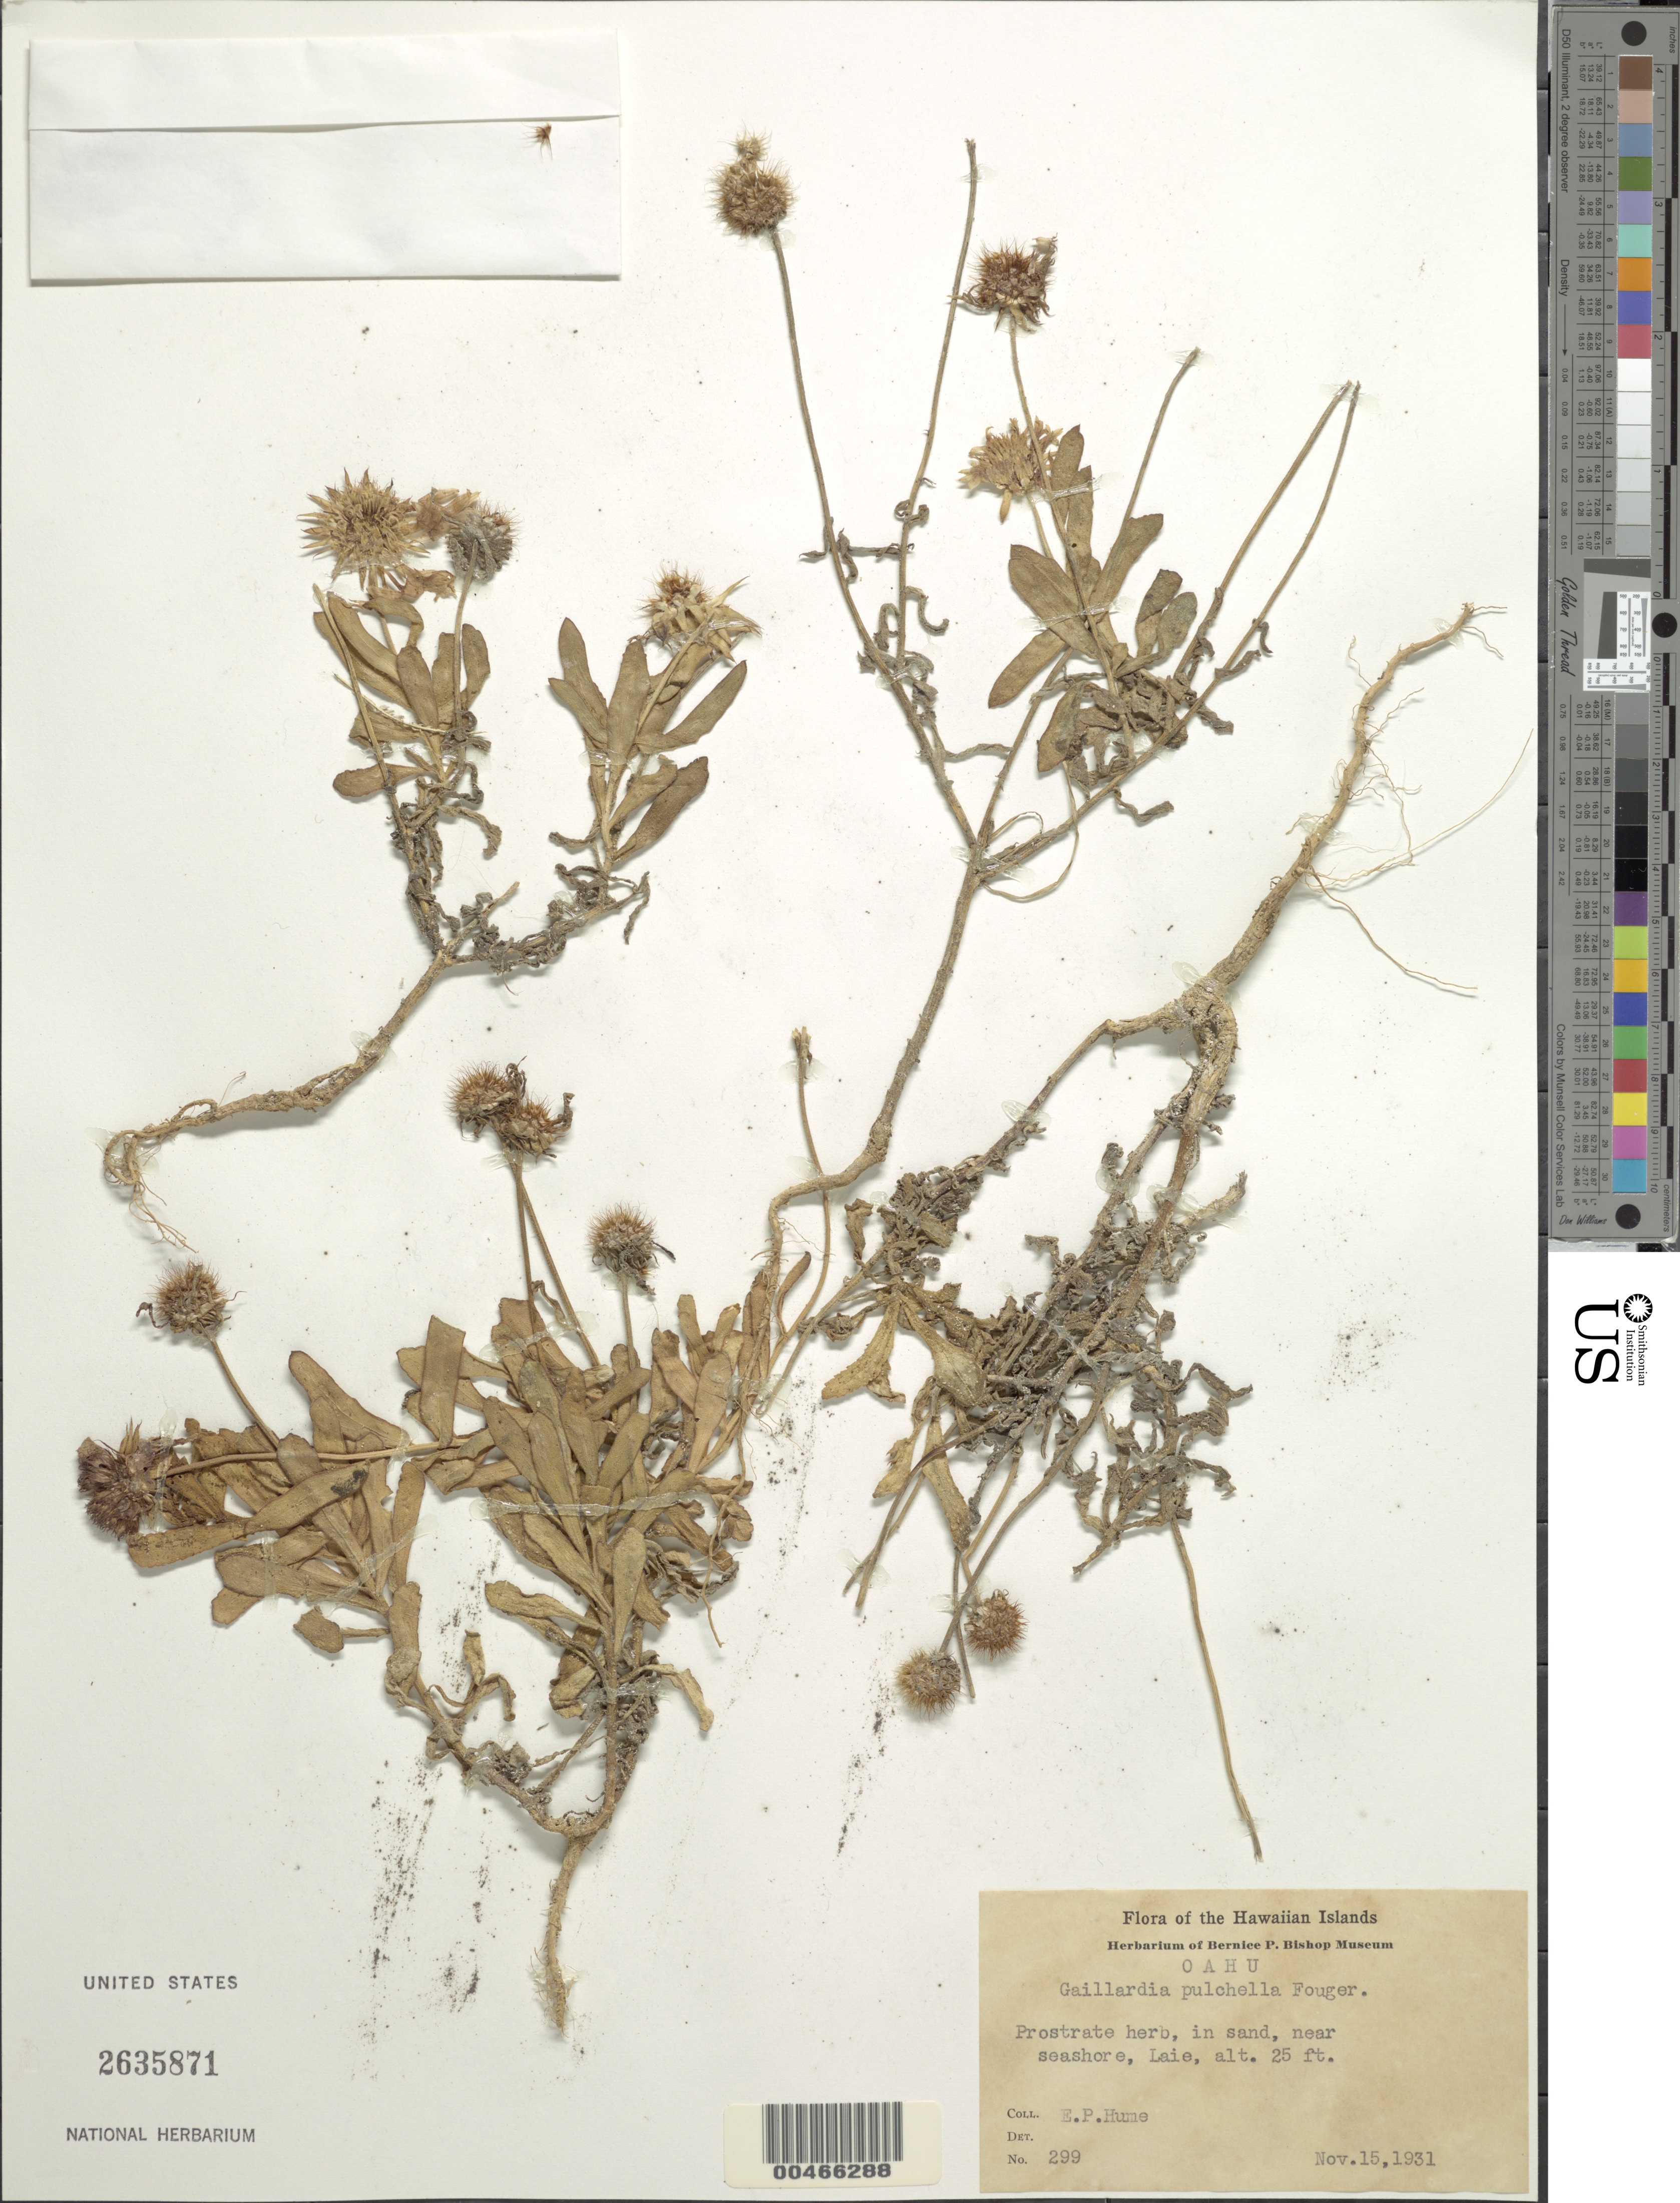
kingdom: Plantae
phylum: Tracheophyta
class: Magnoliopsida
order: Asterales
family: Asteraceae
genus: Gaillardia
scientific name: Gaillardia pulchella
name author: Foug.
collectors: E. Hume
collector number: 299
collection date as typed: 15 Nov 1931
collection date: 1931-11-15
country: United States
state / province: Hawaii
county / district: Honolulu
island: Oahu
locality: near seashore, Laie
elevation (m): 8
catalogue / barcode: US 2635871